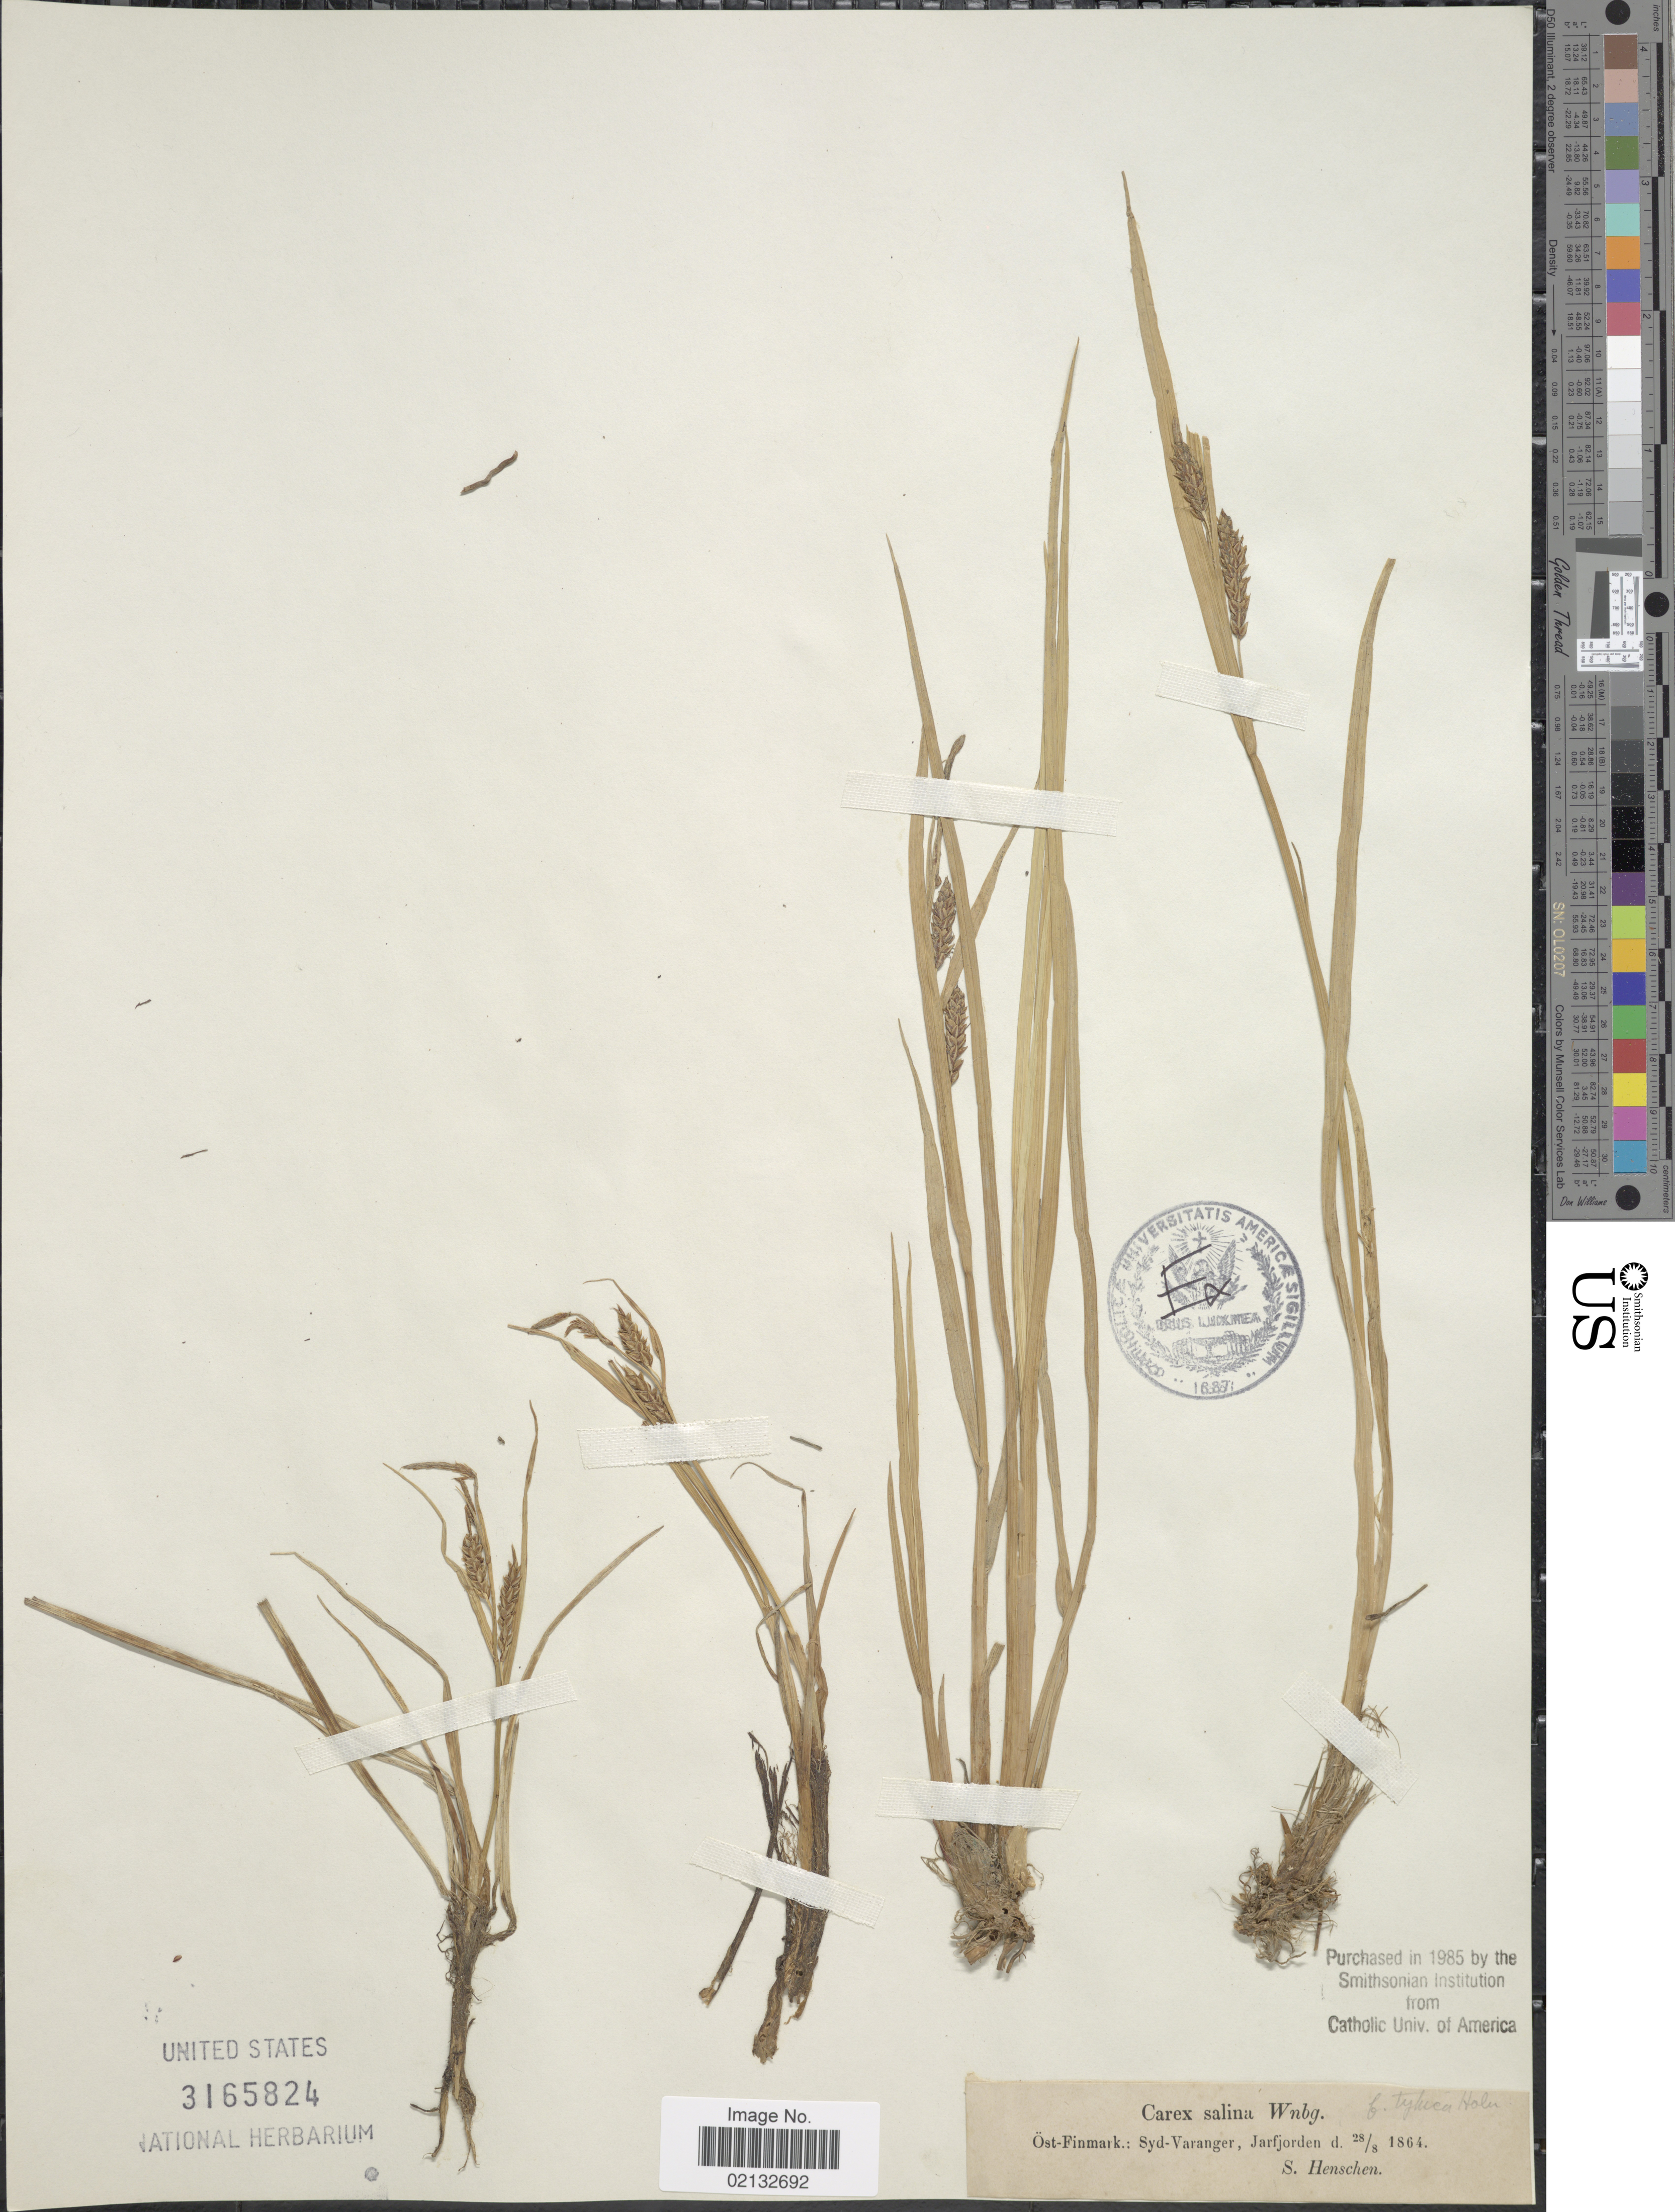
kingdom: Plantae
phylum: Tracheophyta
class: Liliopsida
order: Poales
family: Cyperaceae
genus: Carex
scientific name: Carex salina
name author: Wahlenb.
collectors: S. Henschen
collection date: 1864-08-28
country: Norway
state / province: Finnmark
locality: Ost-Finmark: Syd-Varanger, Jarfjorden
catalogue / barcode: US 3165824